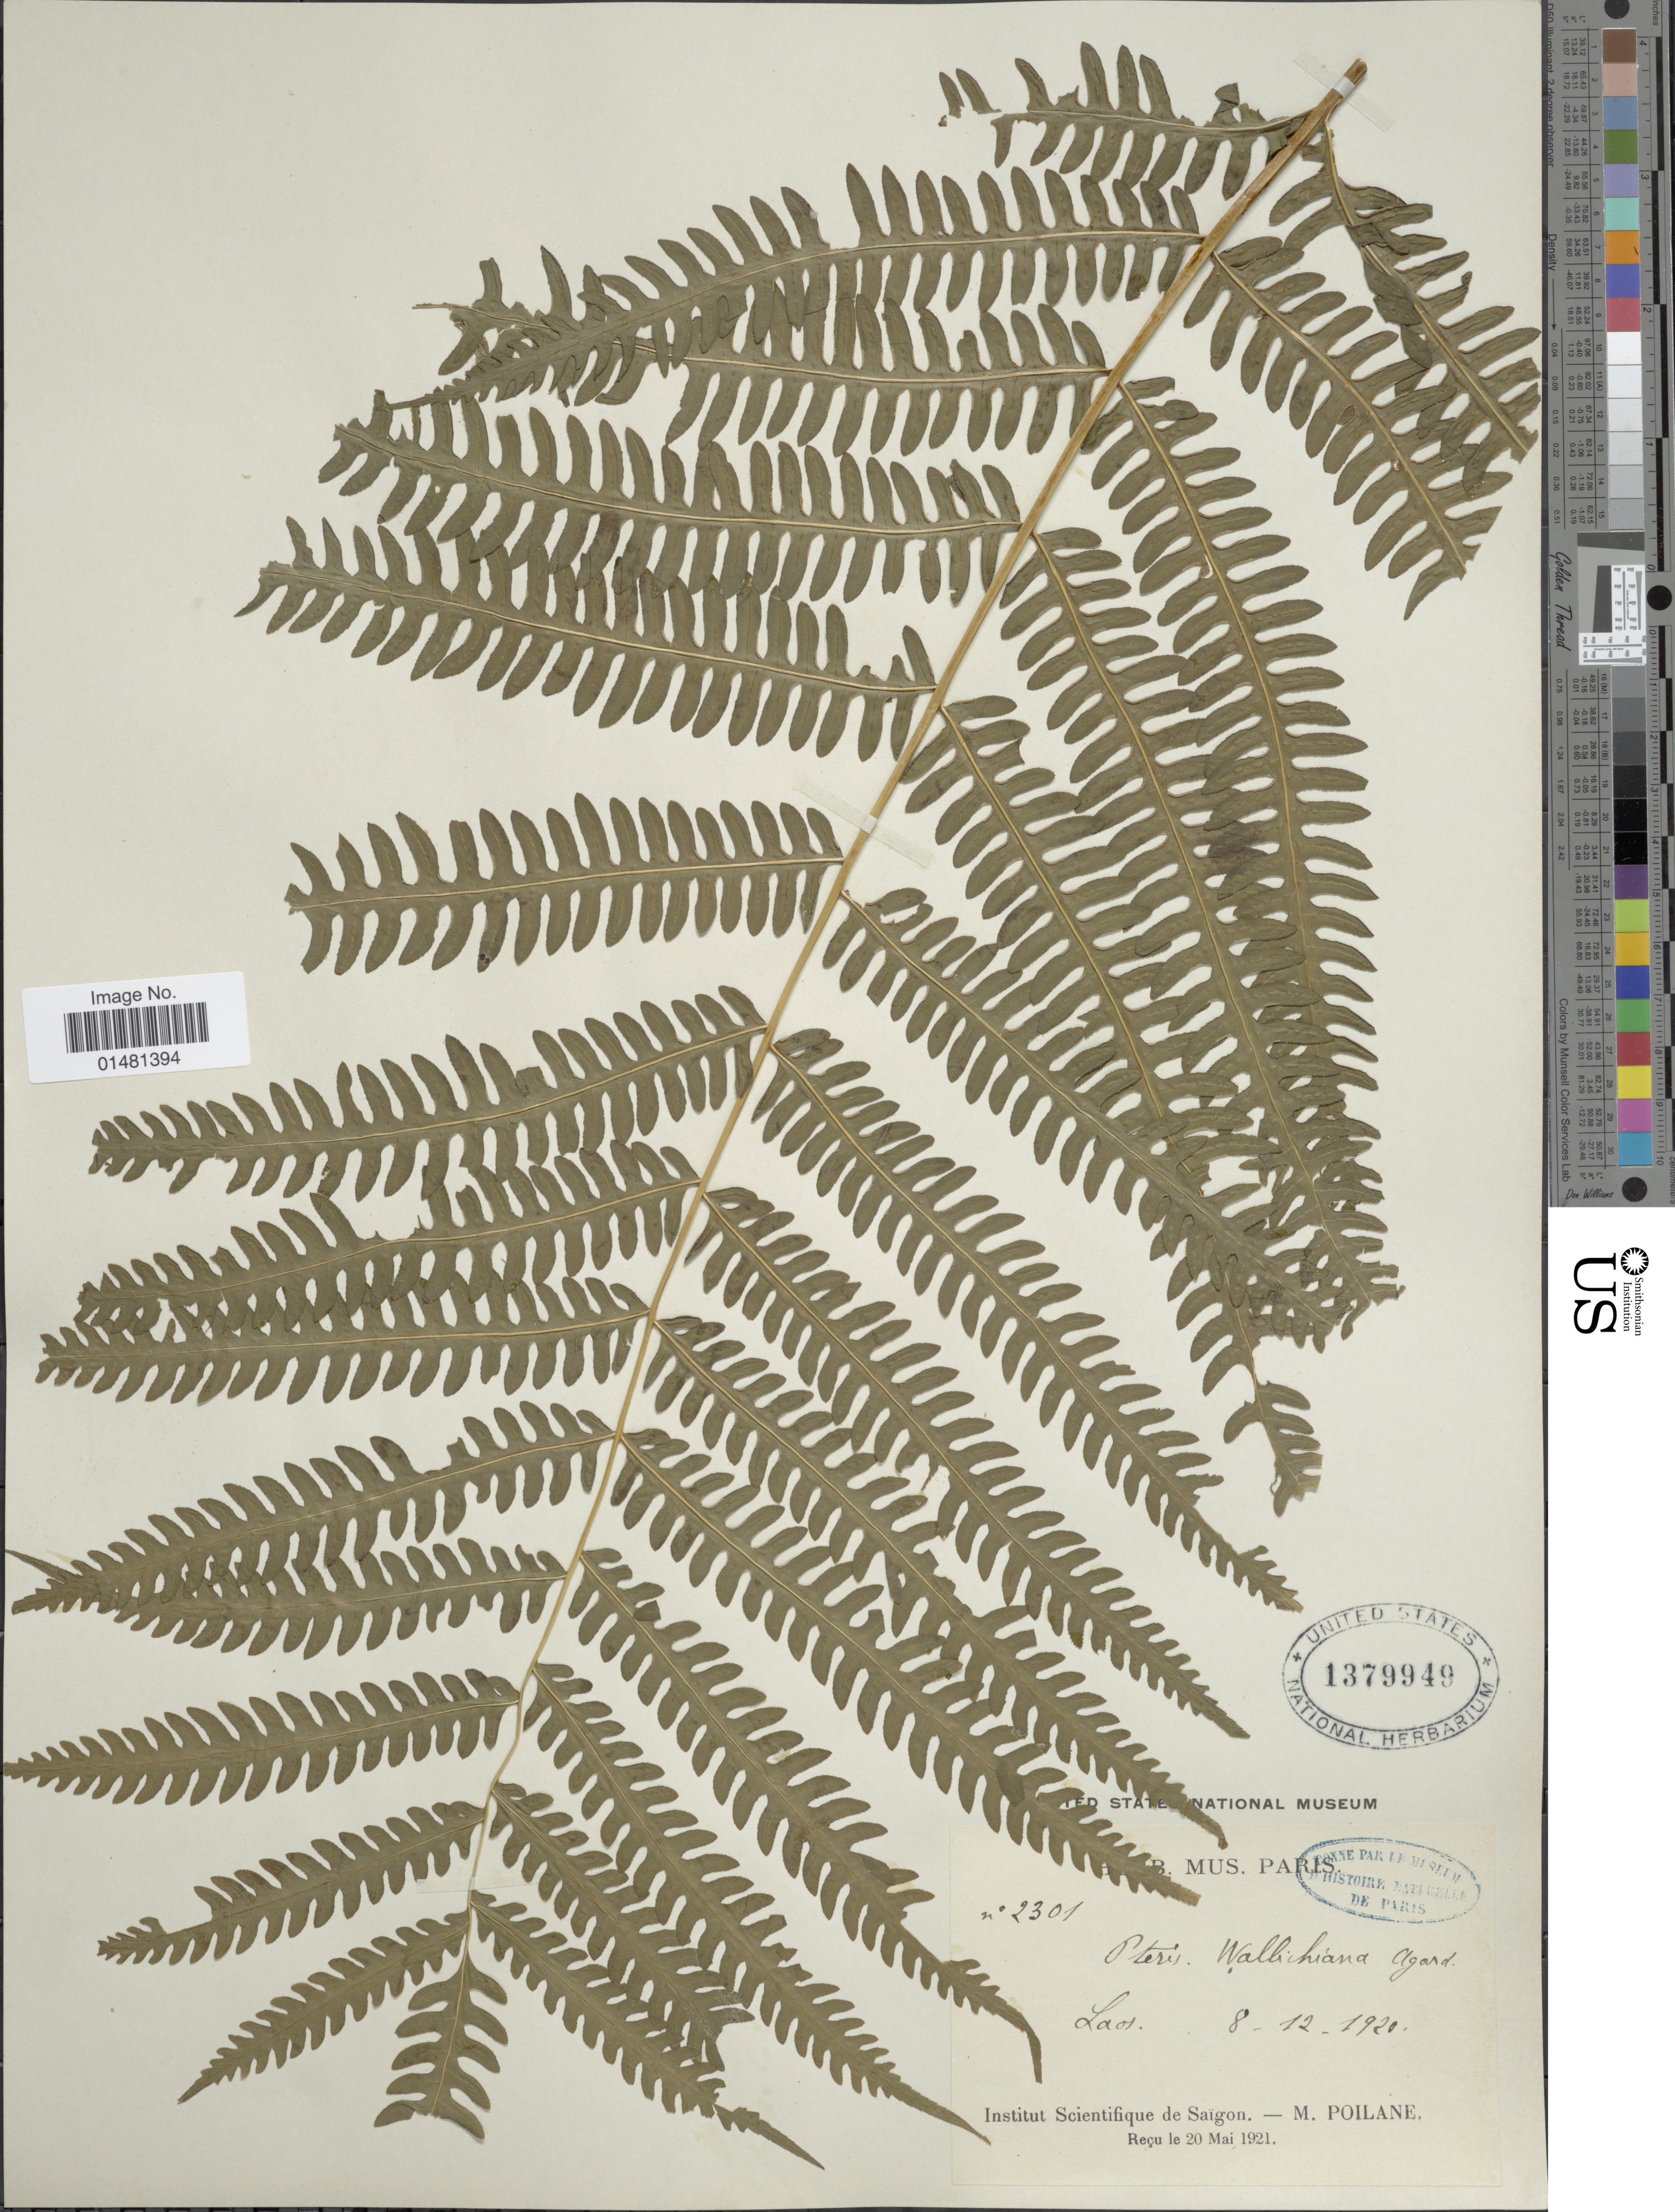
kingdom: Plantae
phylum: Tracheophyta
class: Polypodiopsida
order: Polypodiales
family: Pteridaceae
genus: Pteris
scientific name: Pteris wallichiana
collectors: M. Poilane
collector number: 2301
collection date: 1912-12-08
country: Laos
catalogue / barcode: US 1379949